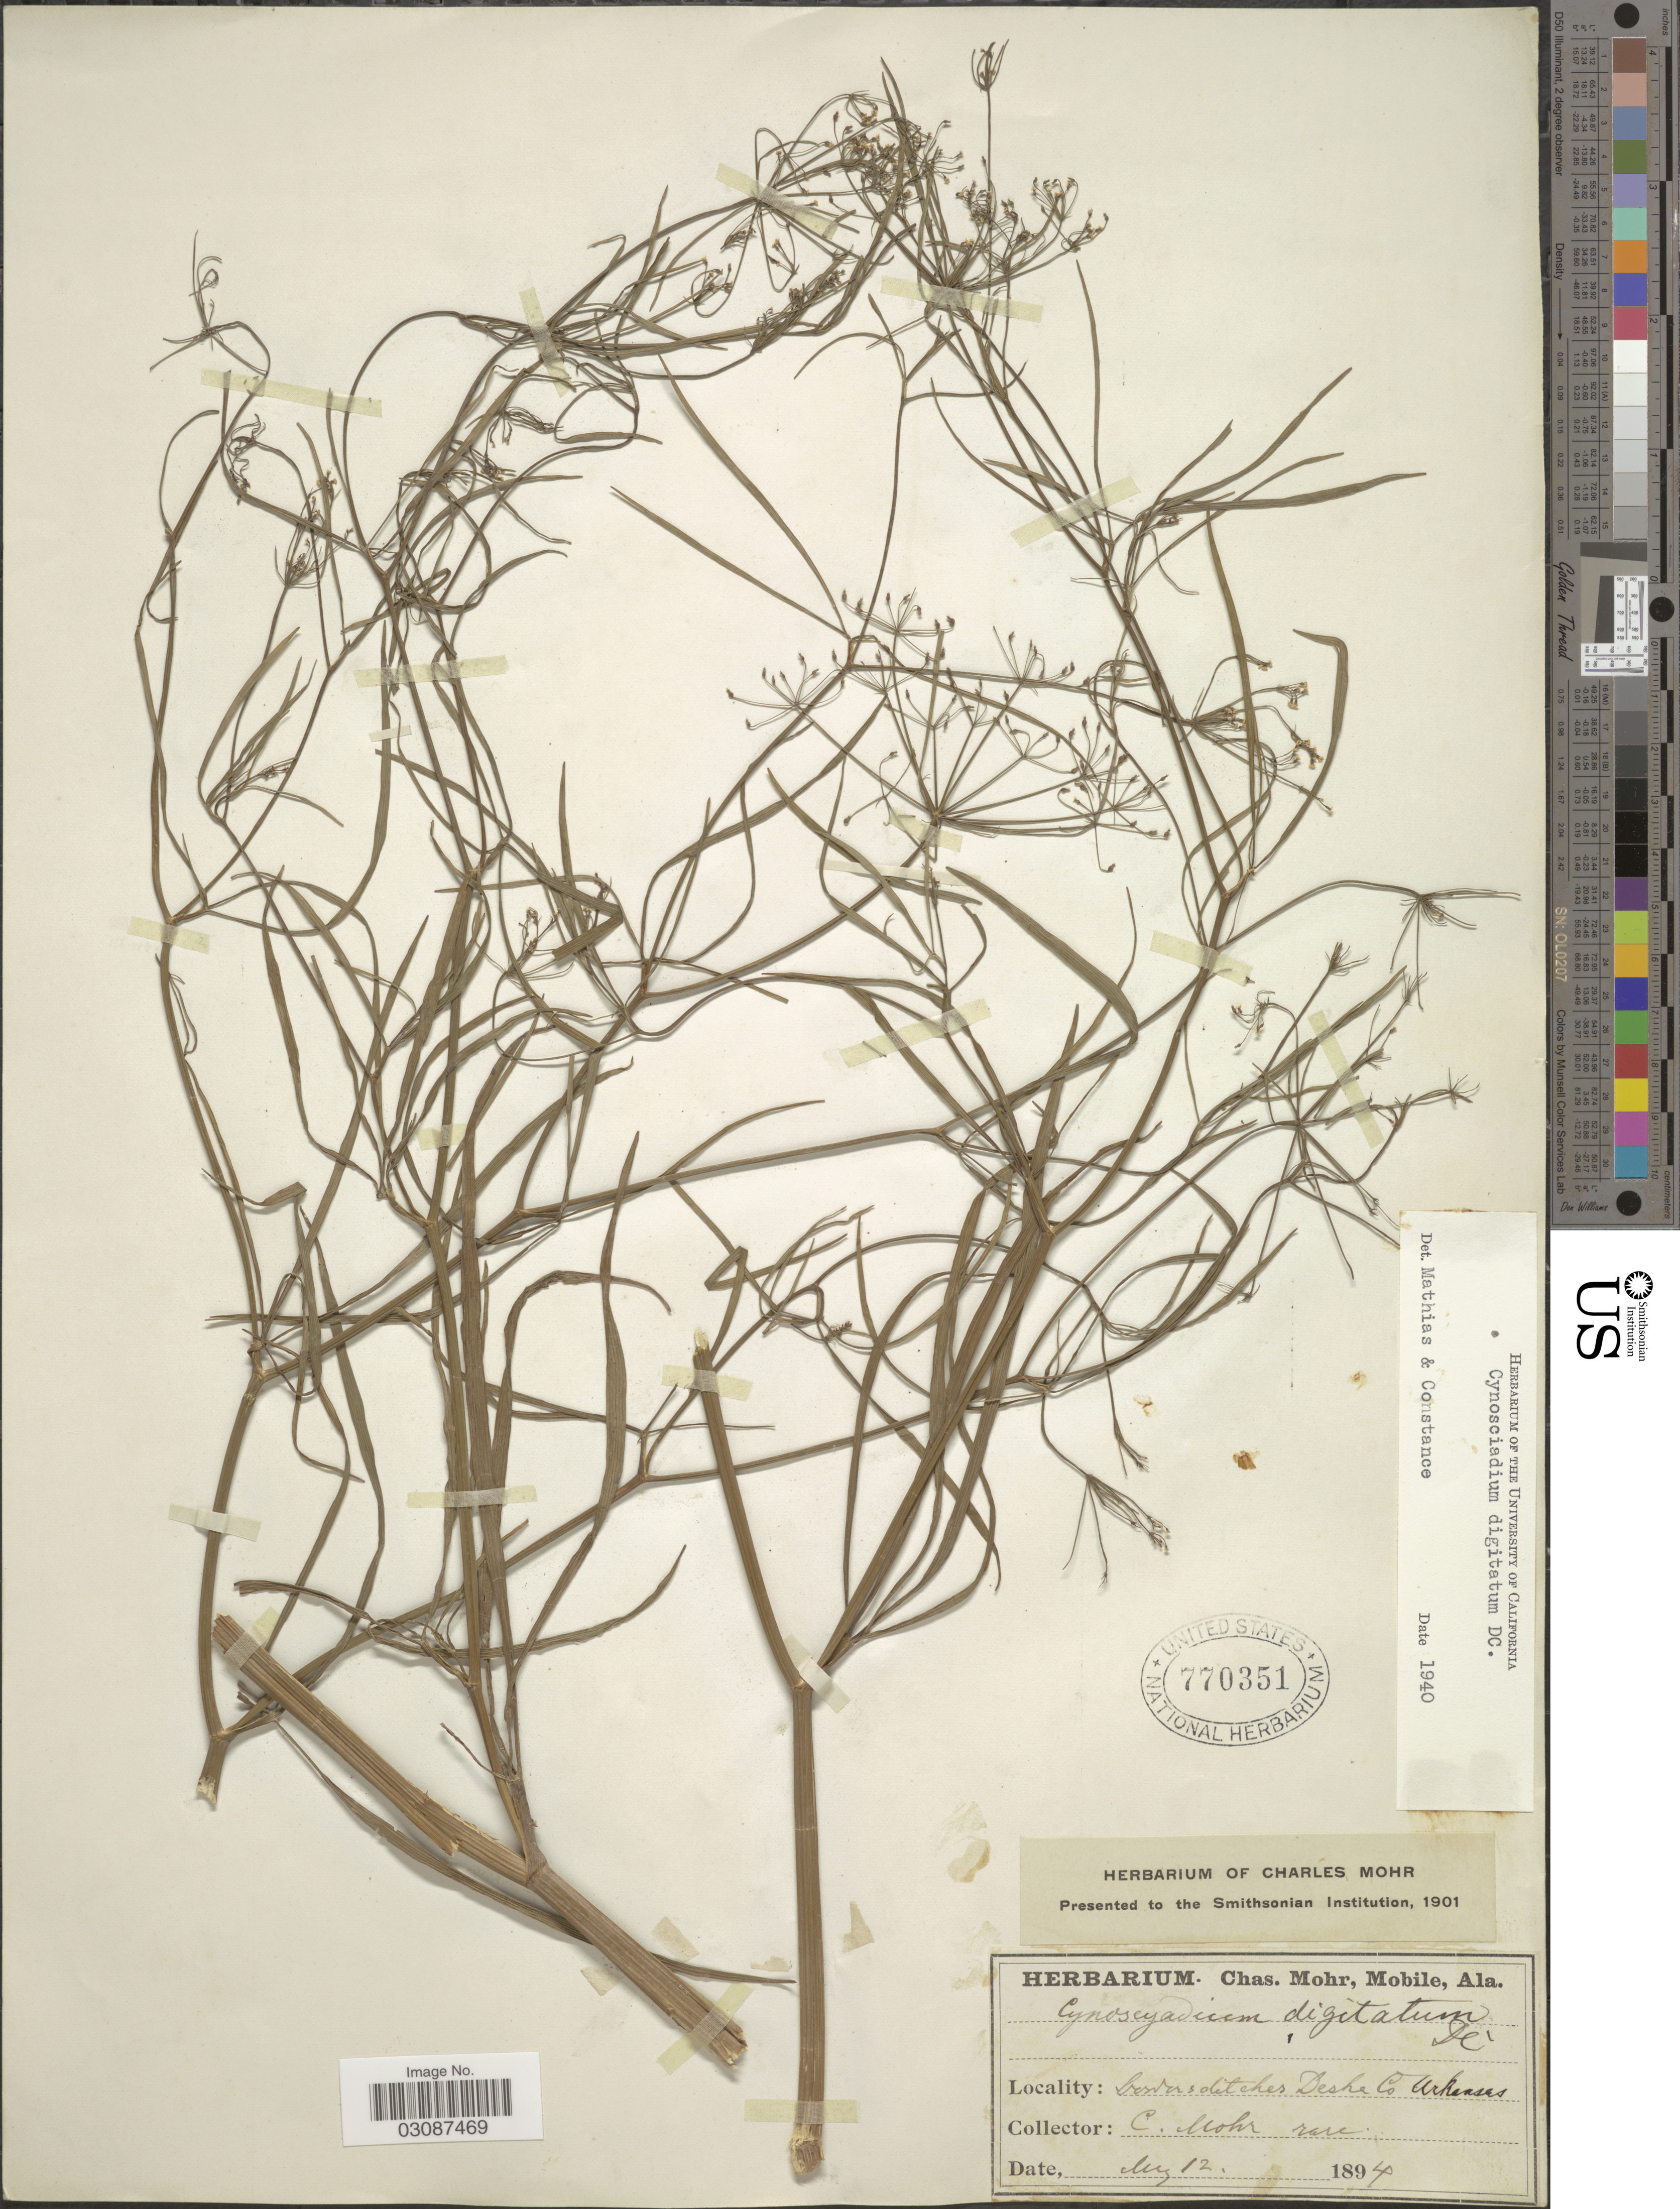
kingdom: Plantae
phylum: Tracheophyta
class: Magnoliopsida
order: Apiales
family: Apiaceae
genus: Cynosciadium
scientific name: Cynosciadium digitatum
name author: DC.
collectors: Mohr, C. T. (herbarium)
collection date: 1894-05-12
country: United States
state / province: Arkansas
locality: Borders ditches Desha Co.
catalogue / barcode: US 770351